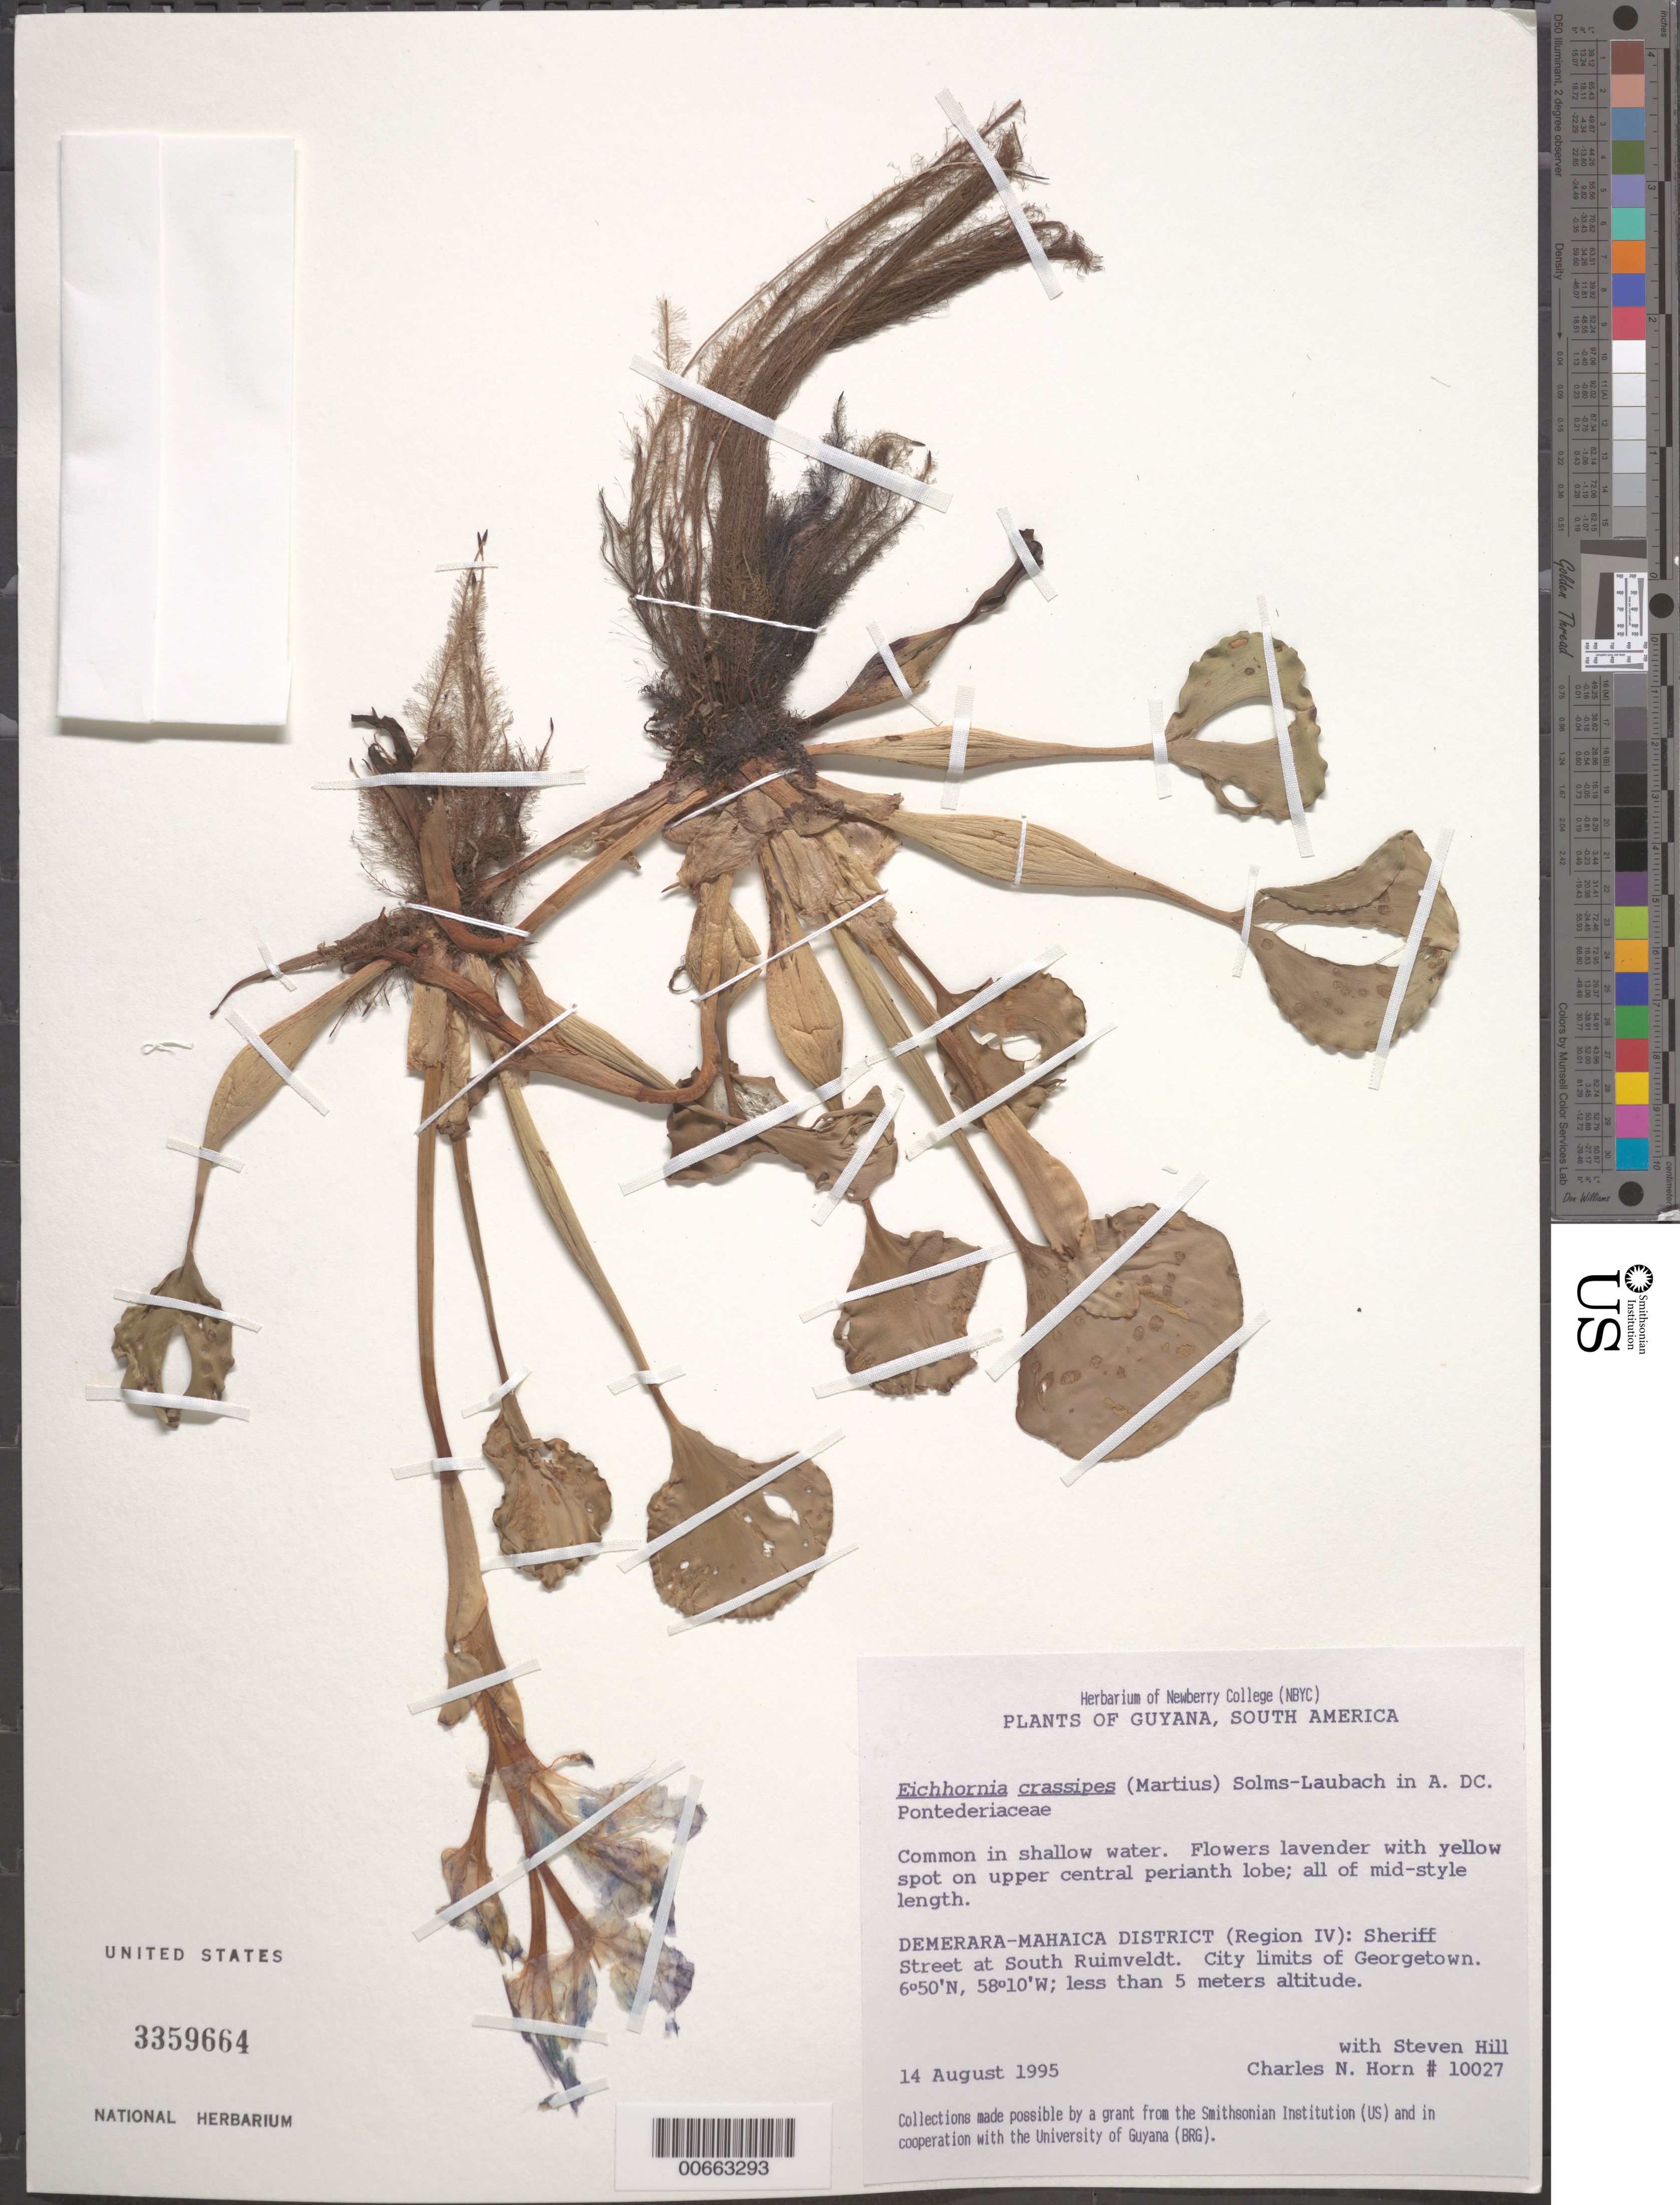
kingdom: Plantae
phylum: Tracheophyta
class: Liliopsida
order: Commelinales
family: Pontederiaceae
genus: Eichhornia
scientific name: Eichhornia crassipes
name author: (Mart.) Solms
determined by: Horn, Charles N.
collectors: C. N. Horn & S. Hill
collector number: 10027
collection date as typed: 14-Aug-95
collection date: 1995-08-14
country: Guyana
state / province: Demerara-Mahaica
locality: Georgetown, city limits, Sheriff Street at South Ruimveldt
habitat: In shallow water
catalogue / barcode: US 3359664